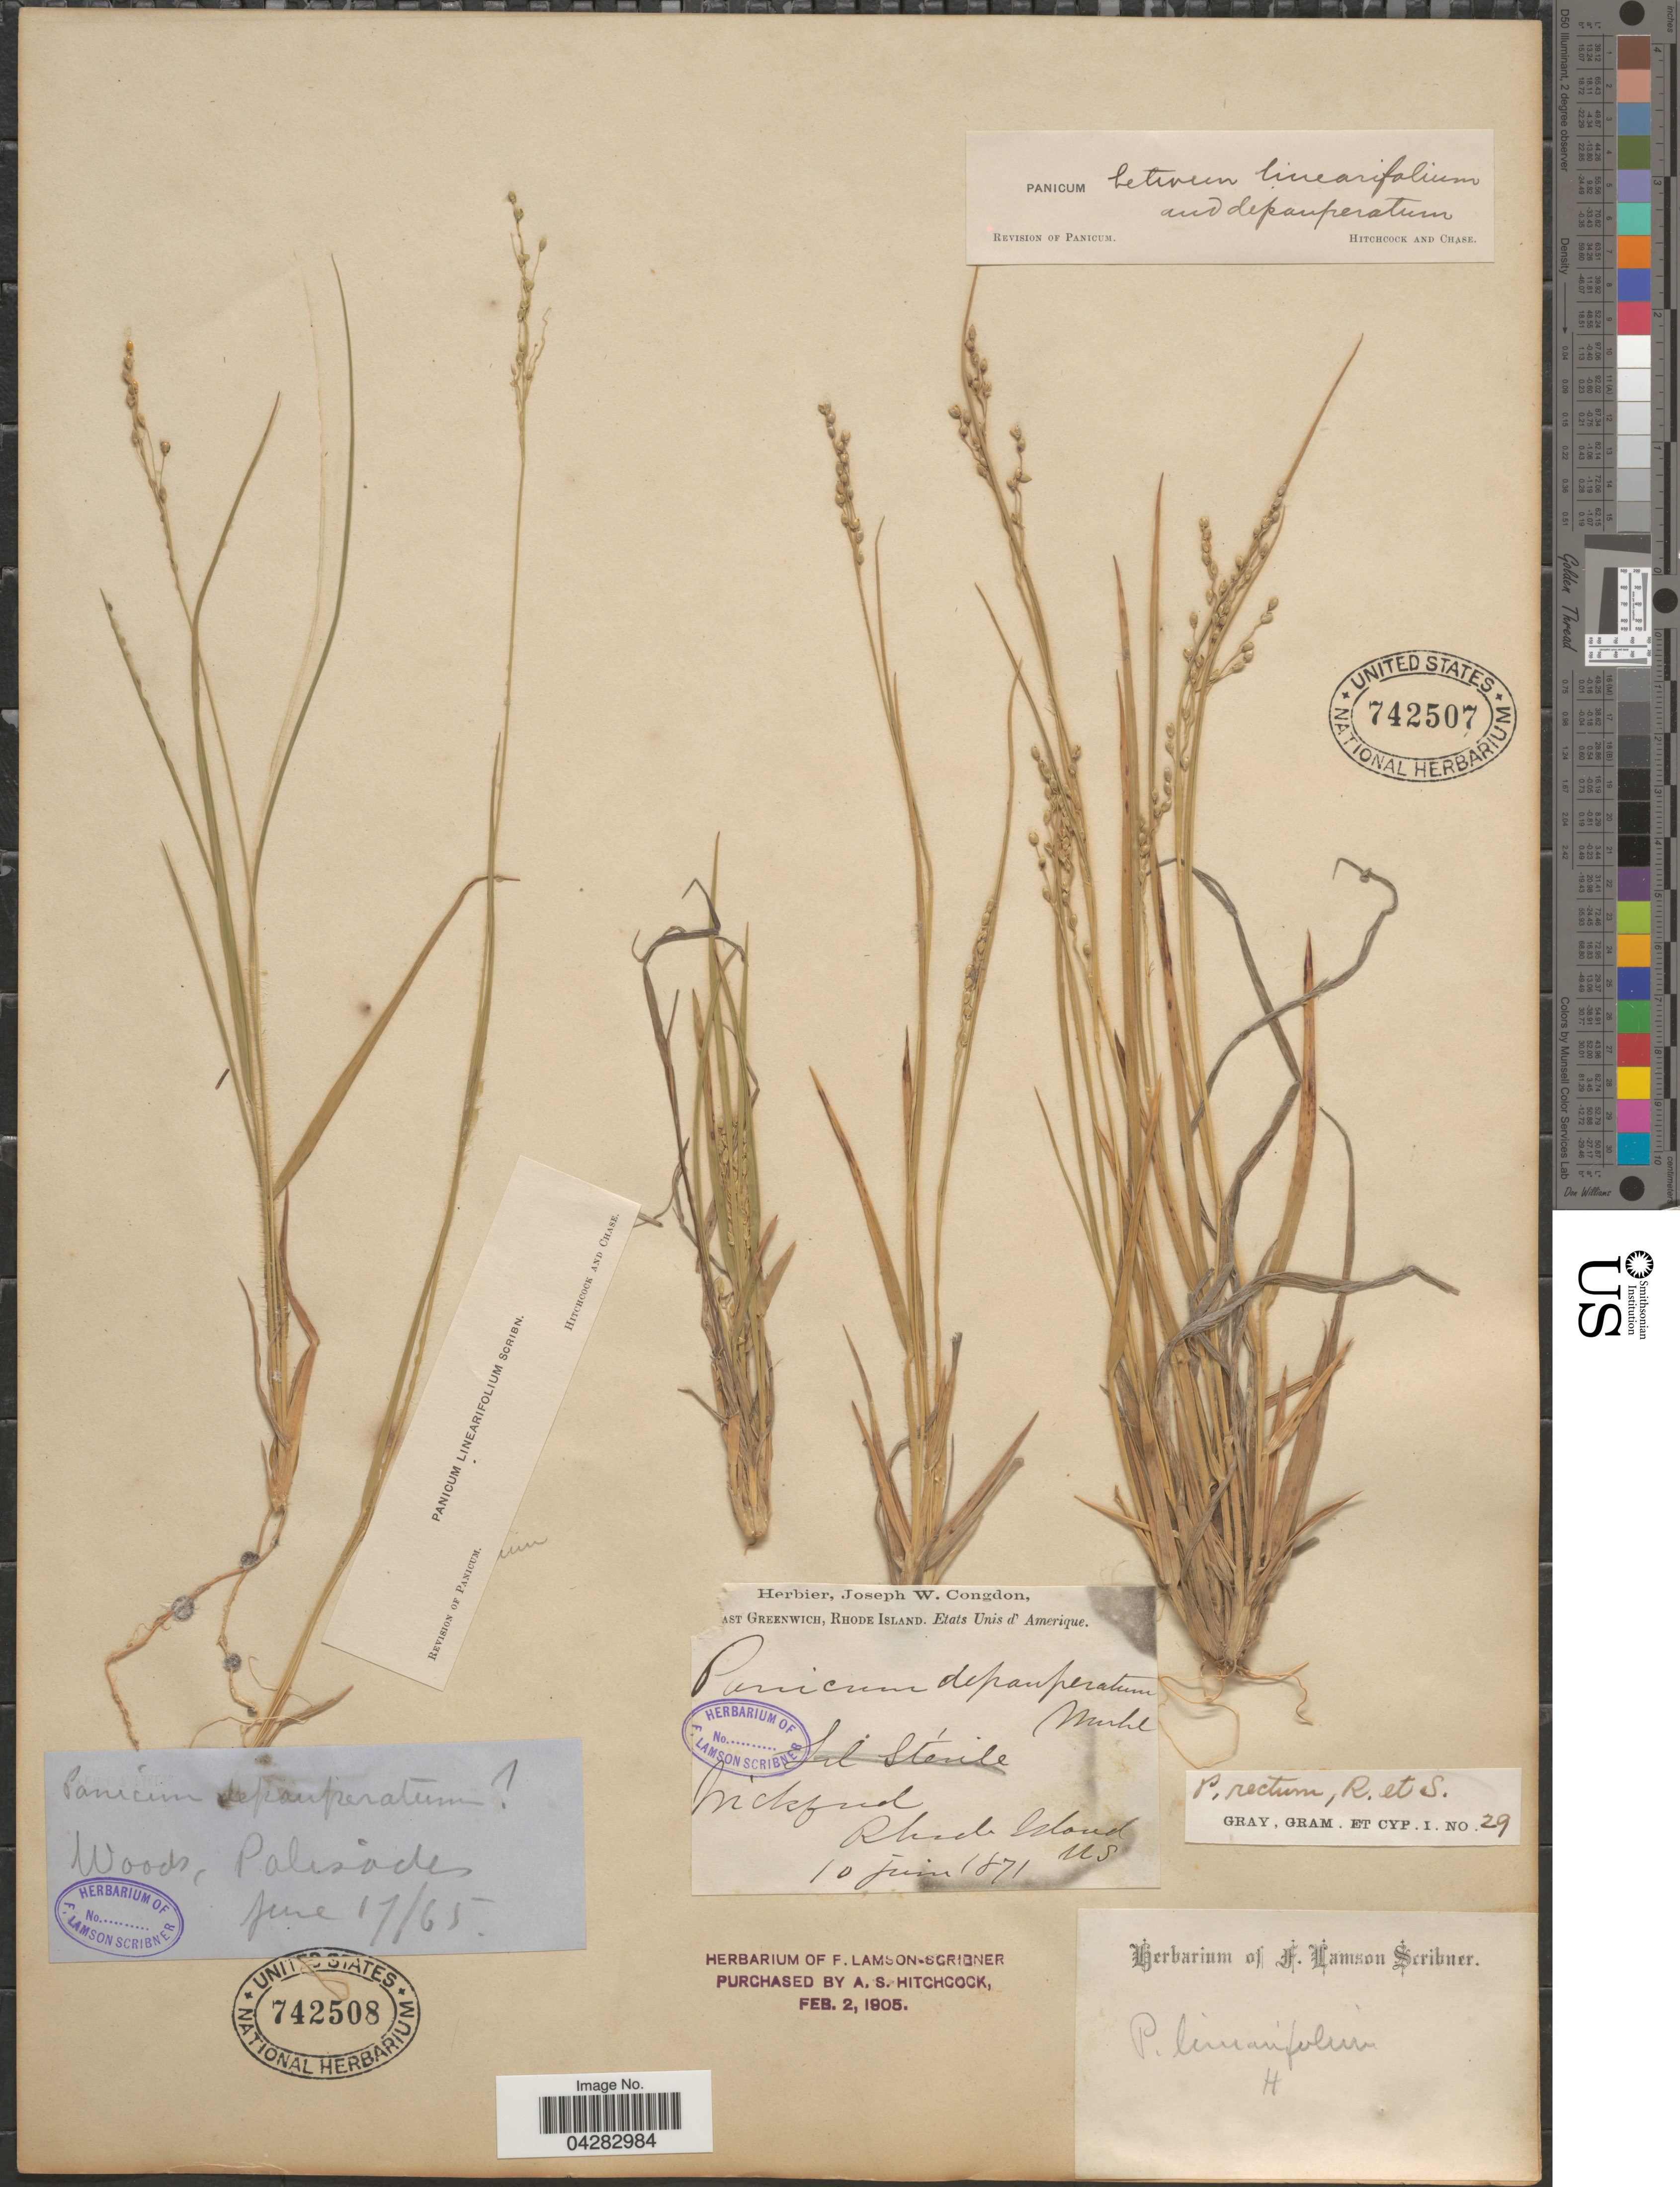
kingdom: Plantae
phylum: Tracheophyta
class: Liliopsida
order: Poales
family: Poaceae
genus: Dichanthelium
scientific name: Dichanthelium linearifolium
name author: (Scribn.) Gould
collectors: ex herb. F. Lamson Scribner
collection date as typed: Transcribed d/m/y: 17/6/65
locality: Woods, Palisades.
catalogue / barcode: US 742508-2